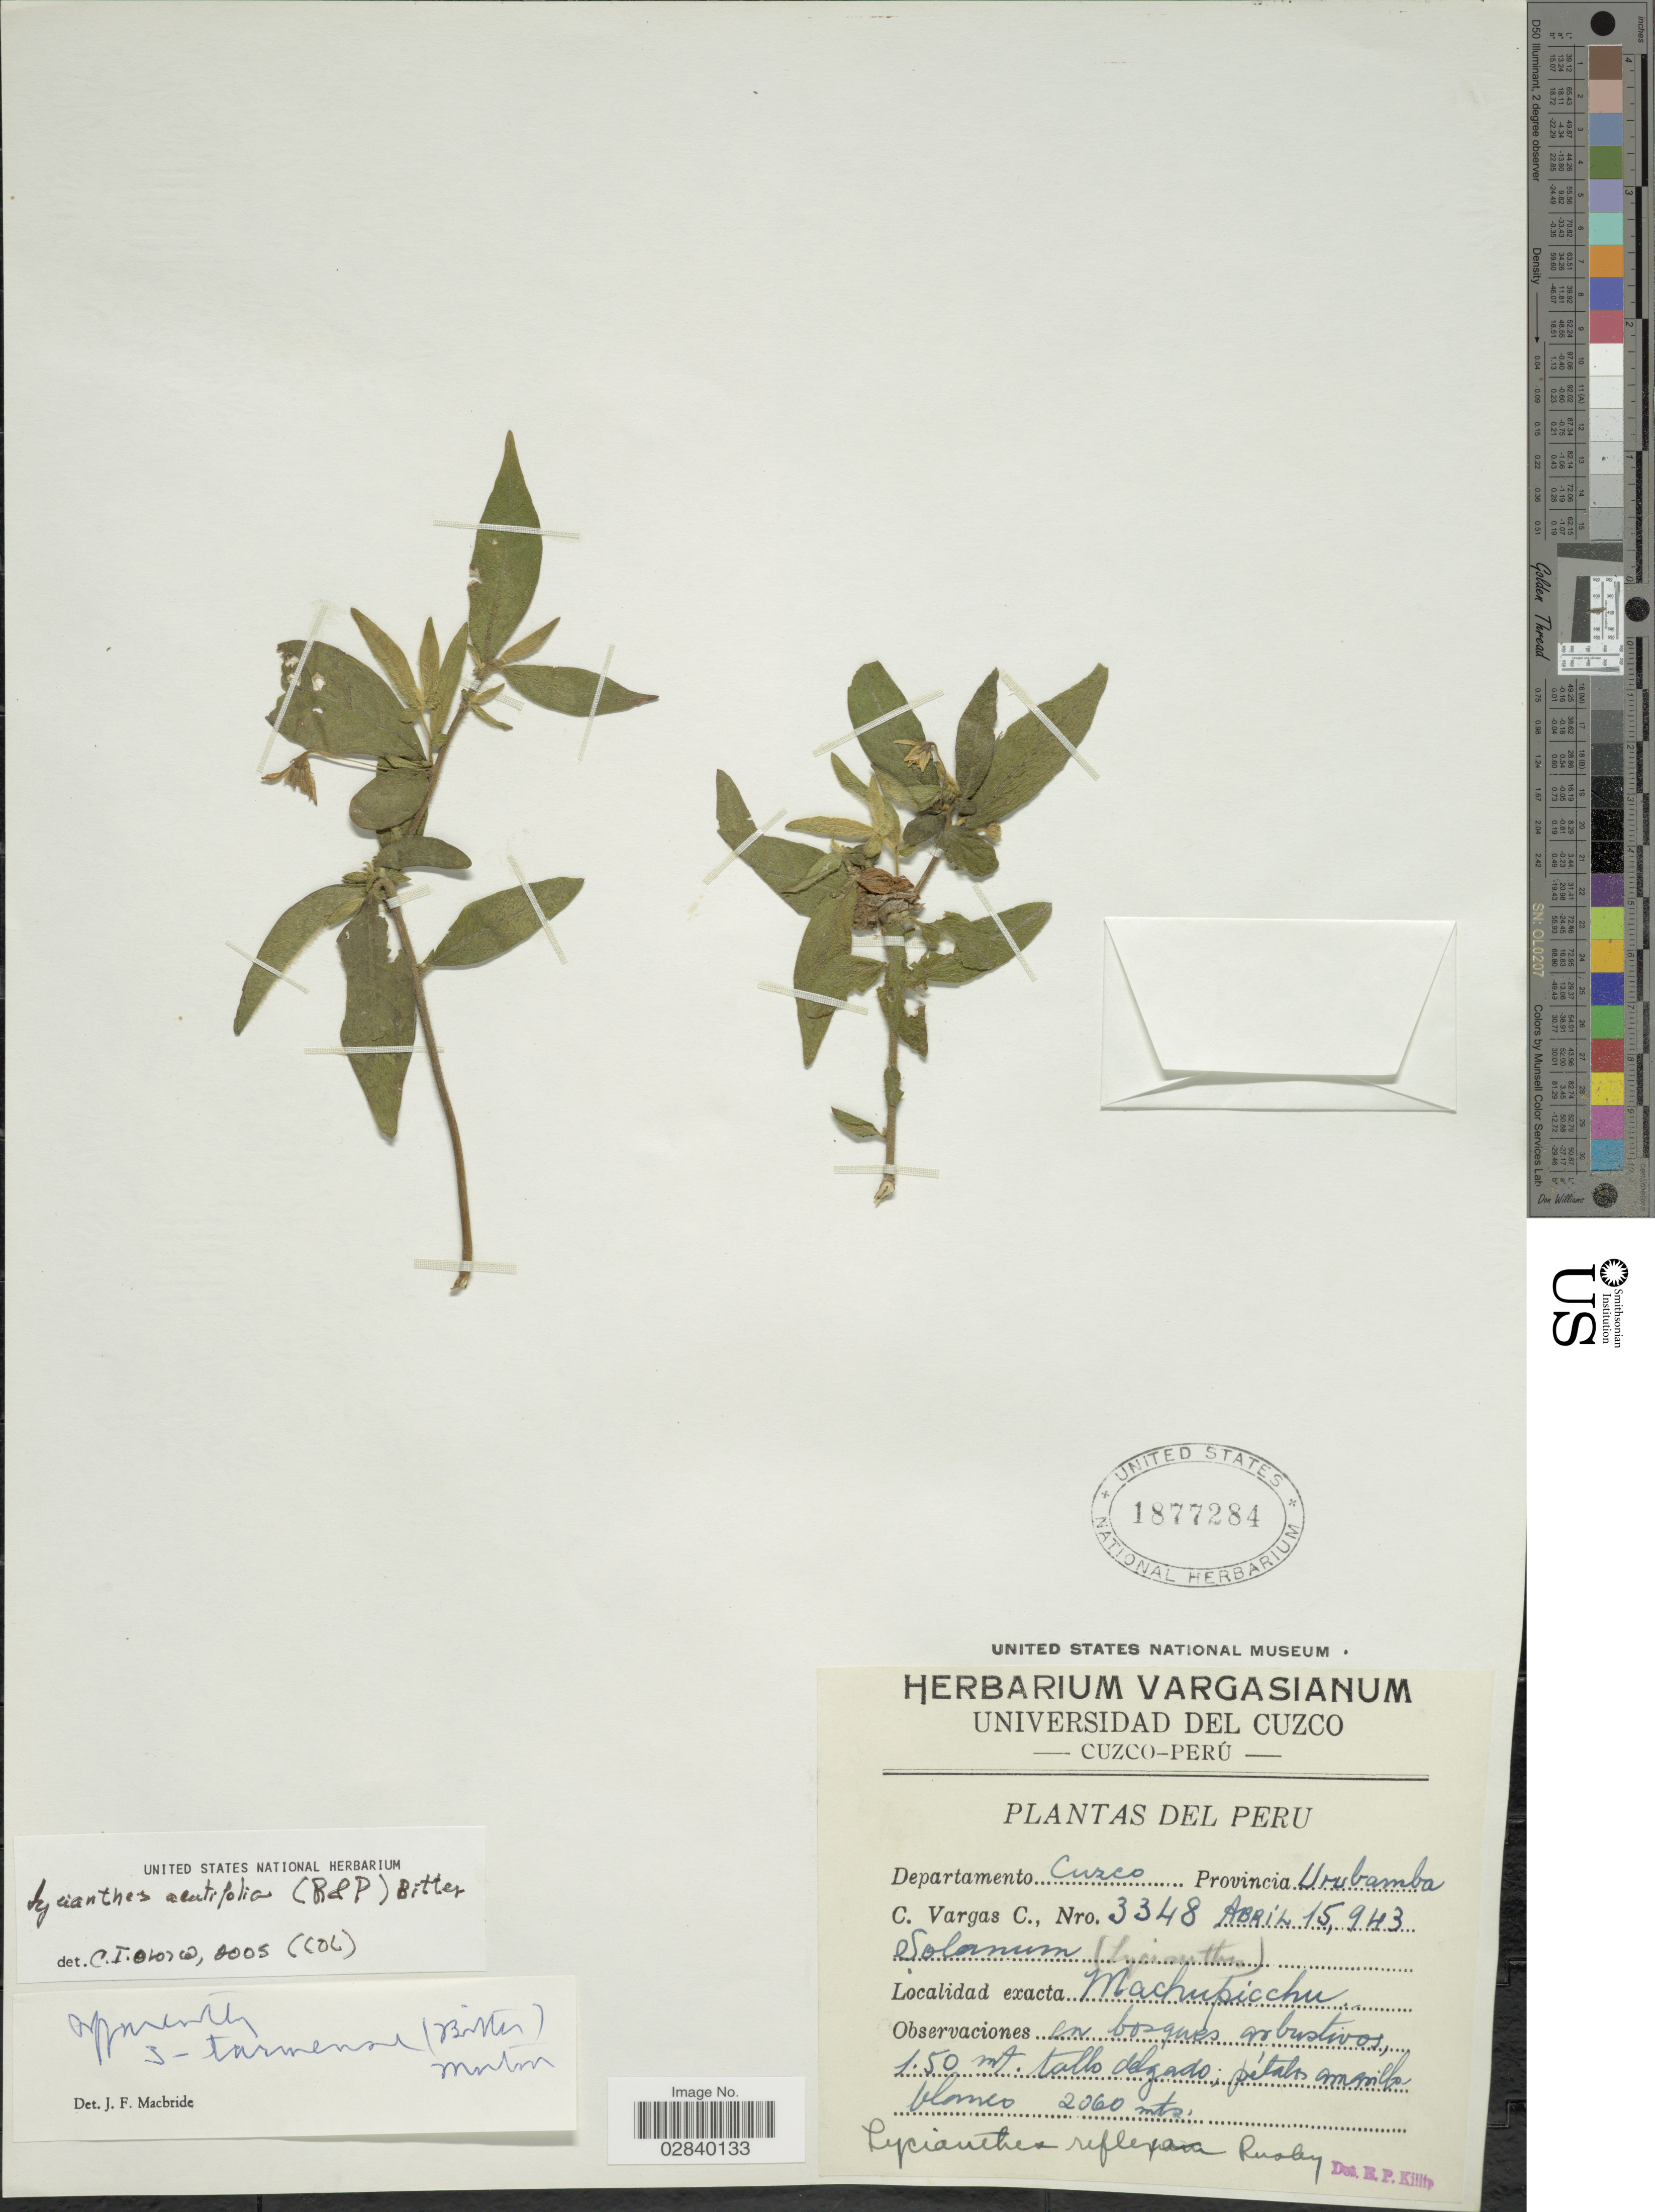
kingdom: Plantae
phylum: Tracheophyta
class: Magnoliopsida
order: Solanales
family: Solanaceae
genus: Lycianthes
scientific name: Lycianthes acutifolia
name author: (Ruiz & Pav.) Bitter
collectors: C. Vargas Calderón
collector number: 3348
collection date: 1943-04-15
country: Peru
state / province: Cusco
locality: Departamento Cuzco. Provincia Urubamba. Machupicchu.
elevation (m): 2060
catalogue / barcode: US 1877284